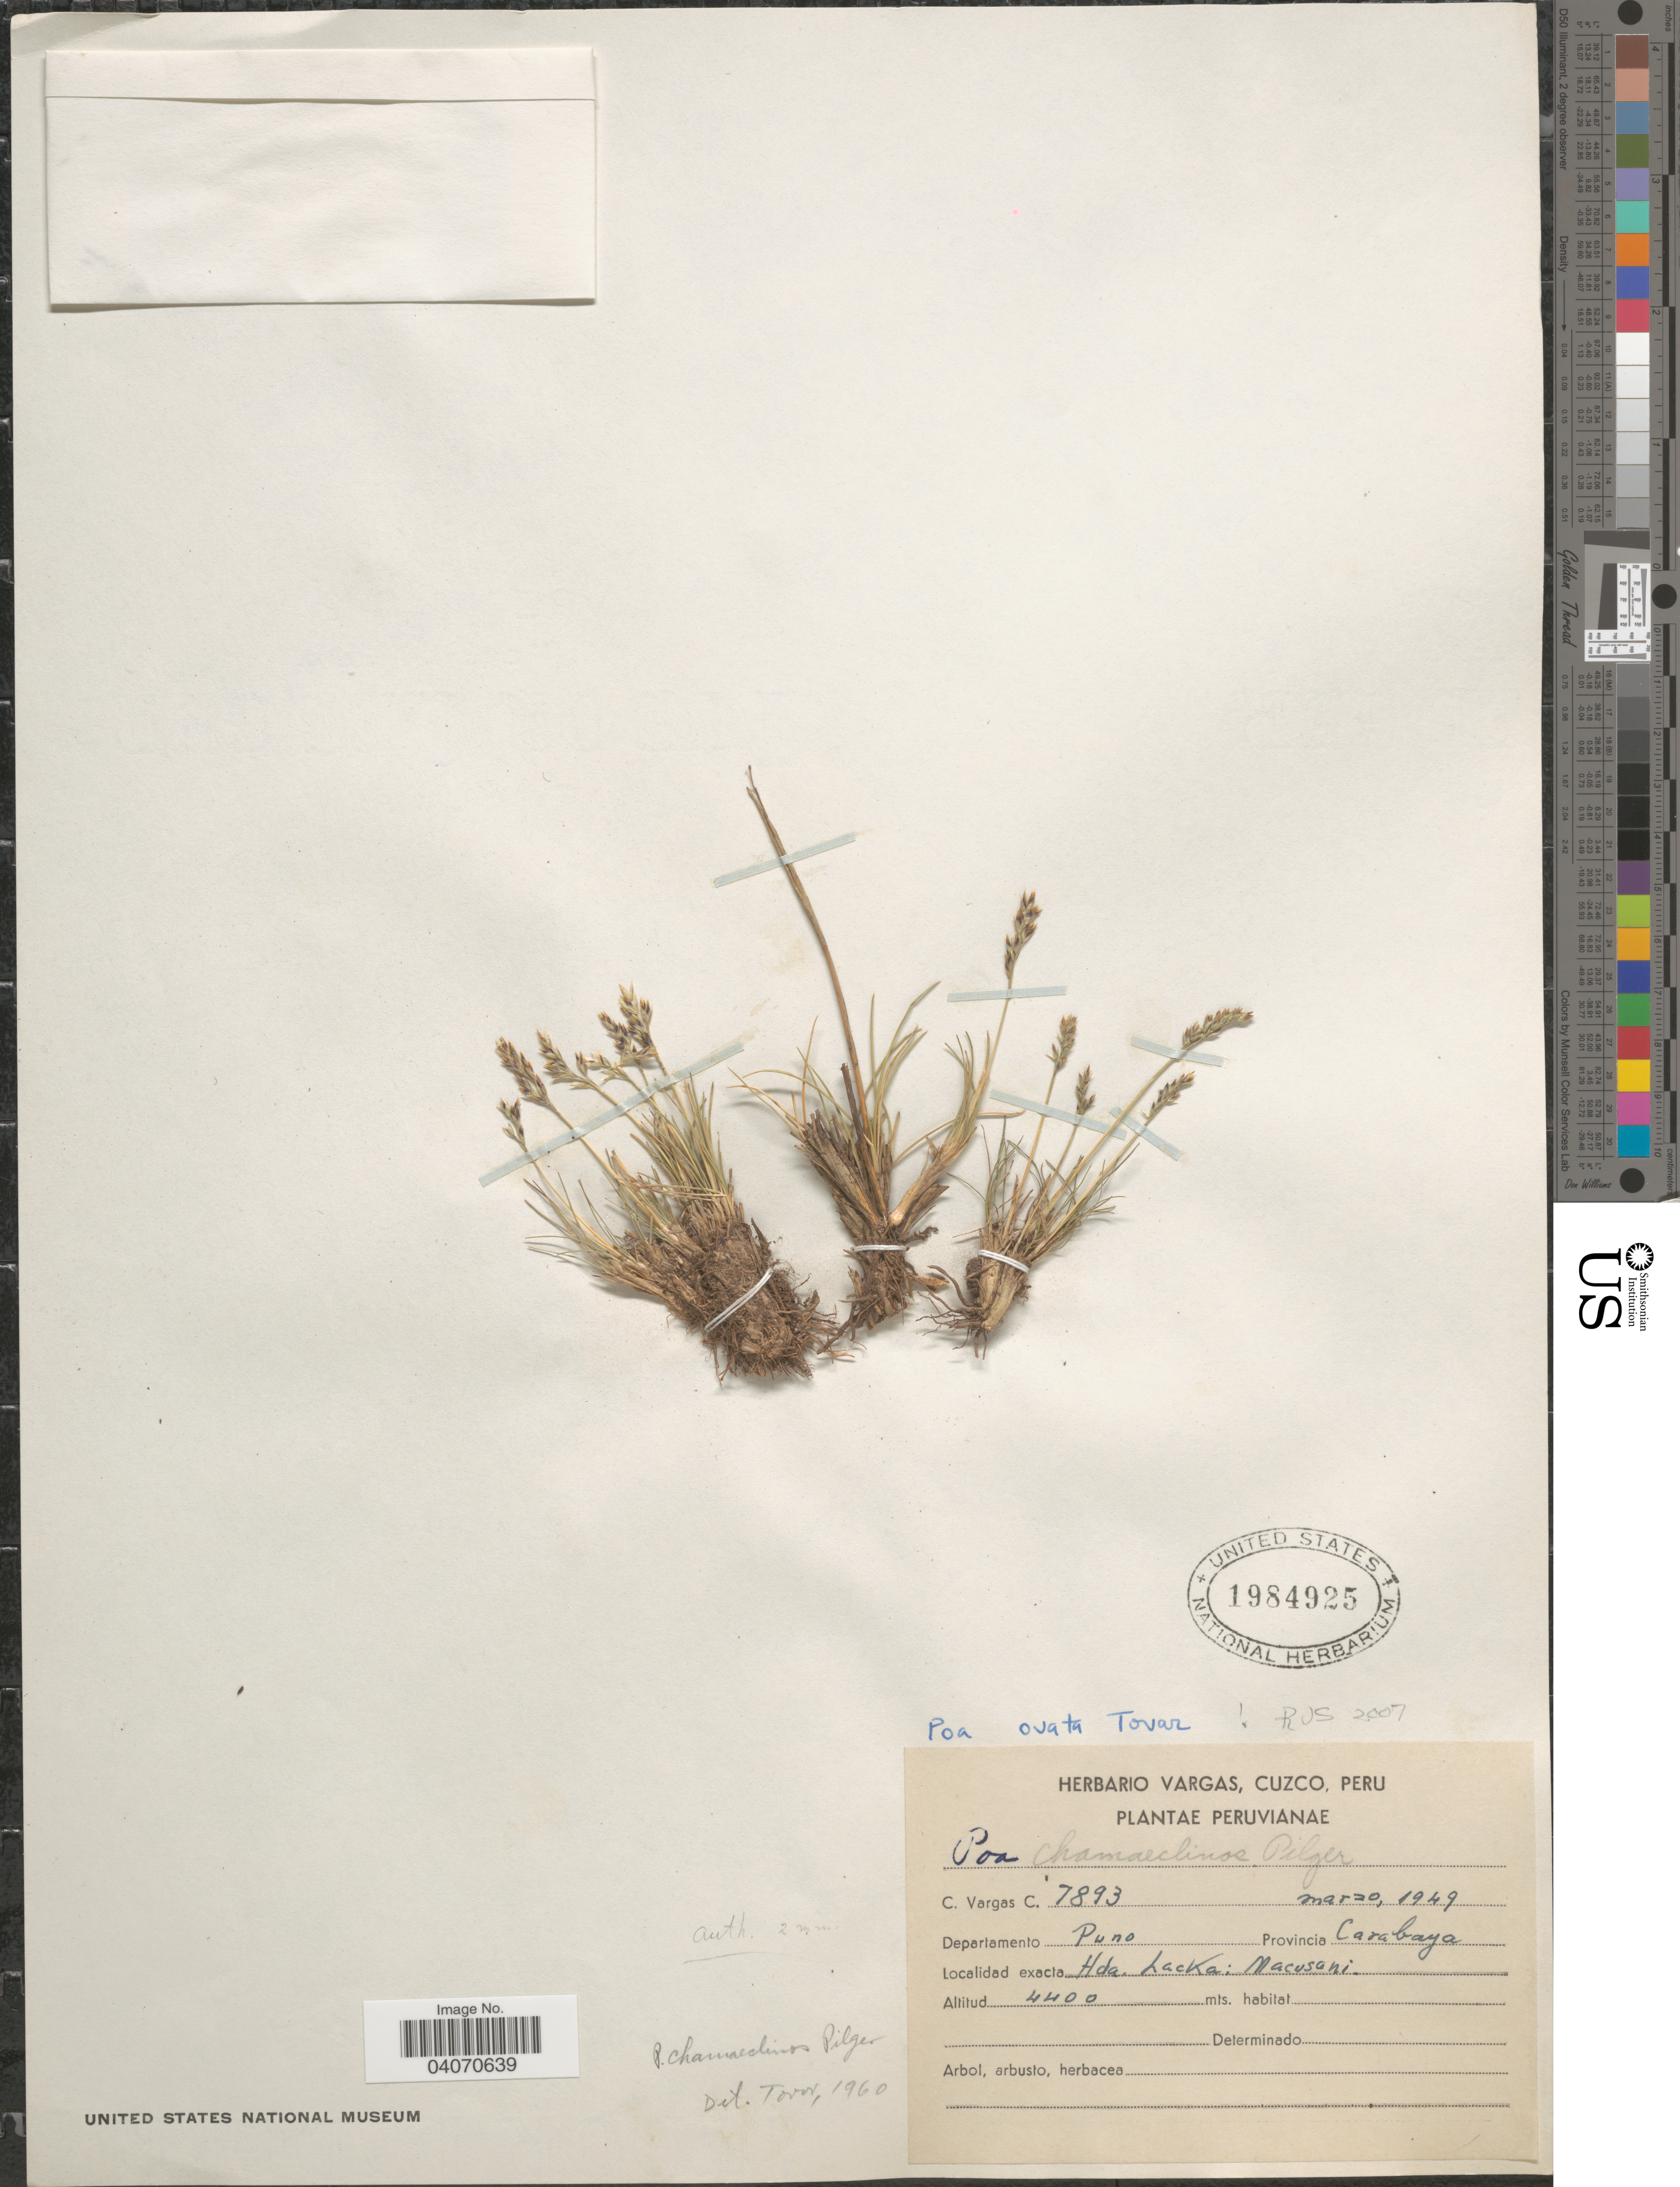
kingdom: Plantae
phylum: Tracheophyta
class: Liliopsida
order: Poales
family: Poaceae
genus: Poa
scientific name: Poa gymnantha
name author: Pilg.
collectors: C. Vargas Calderón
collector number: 7893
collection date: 1949-03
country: Peru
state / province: Puno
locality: Departamento Puno. Provincia Carabaya. Hda. Lacka: Macusani.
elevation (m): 4400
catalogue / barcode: US 1984925